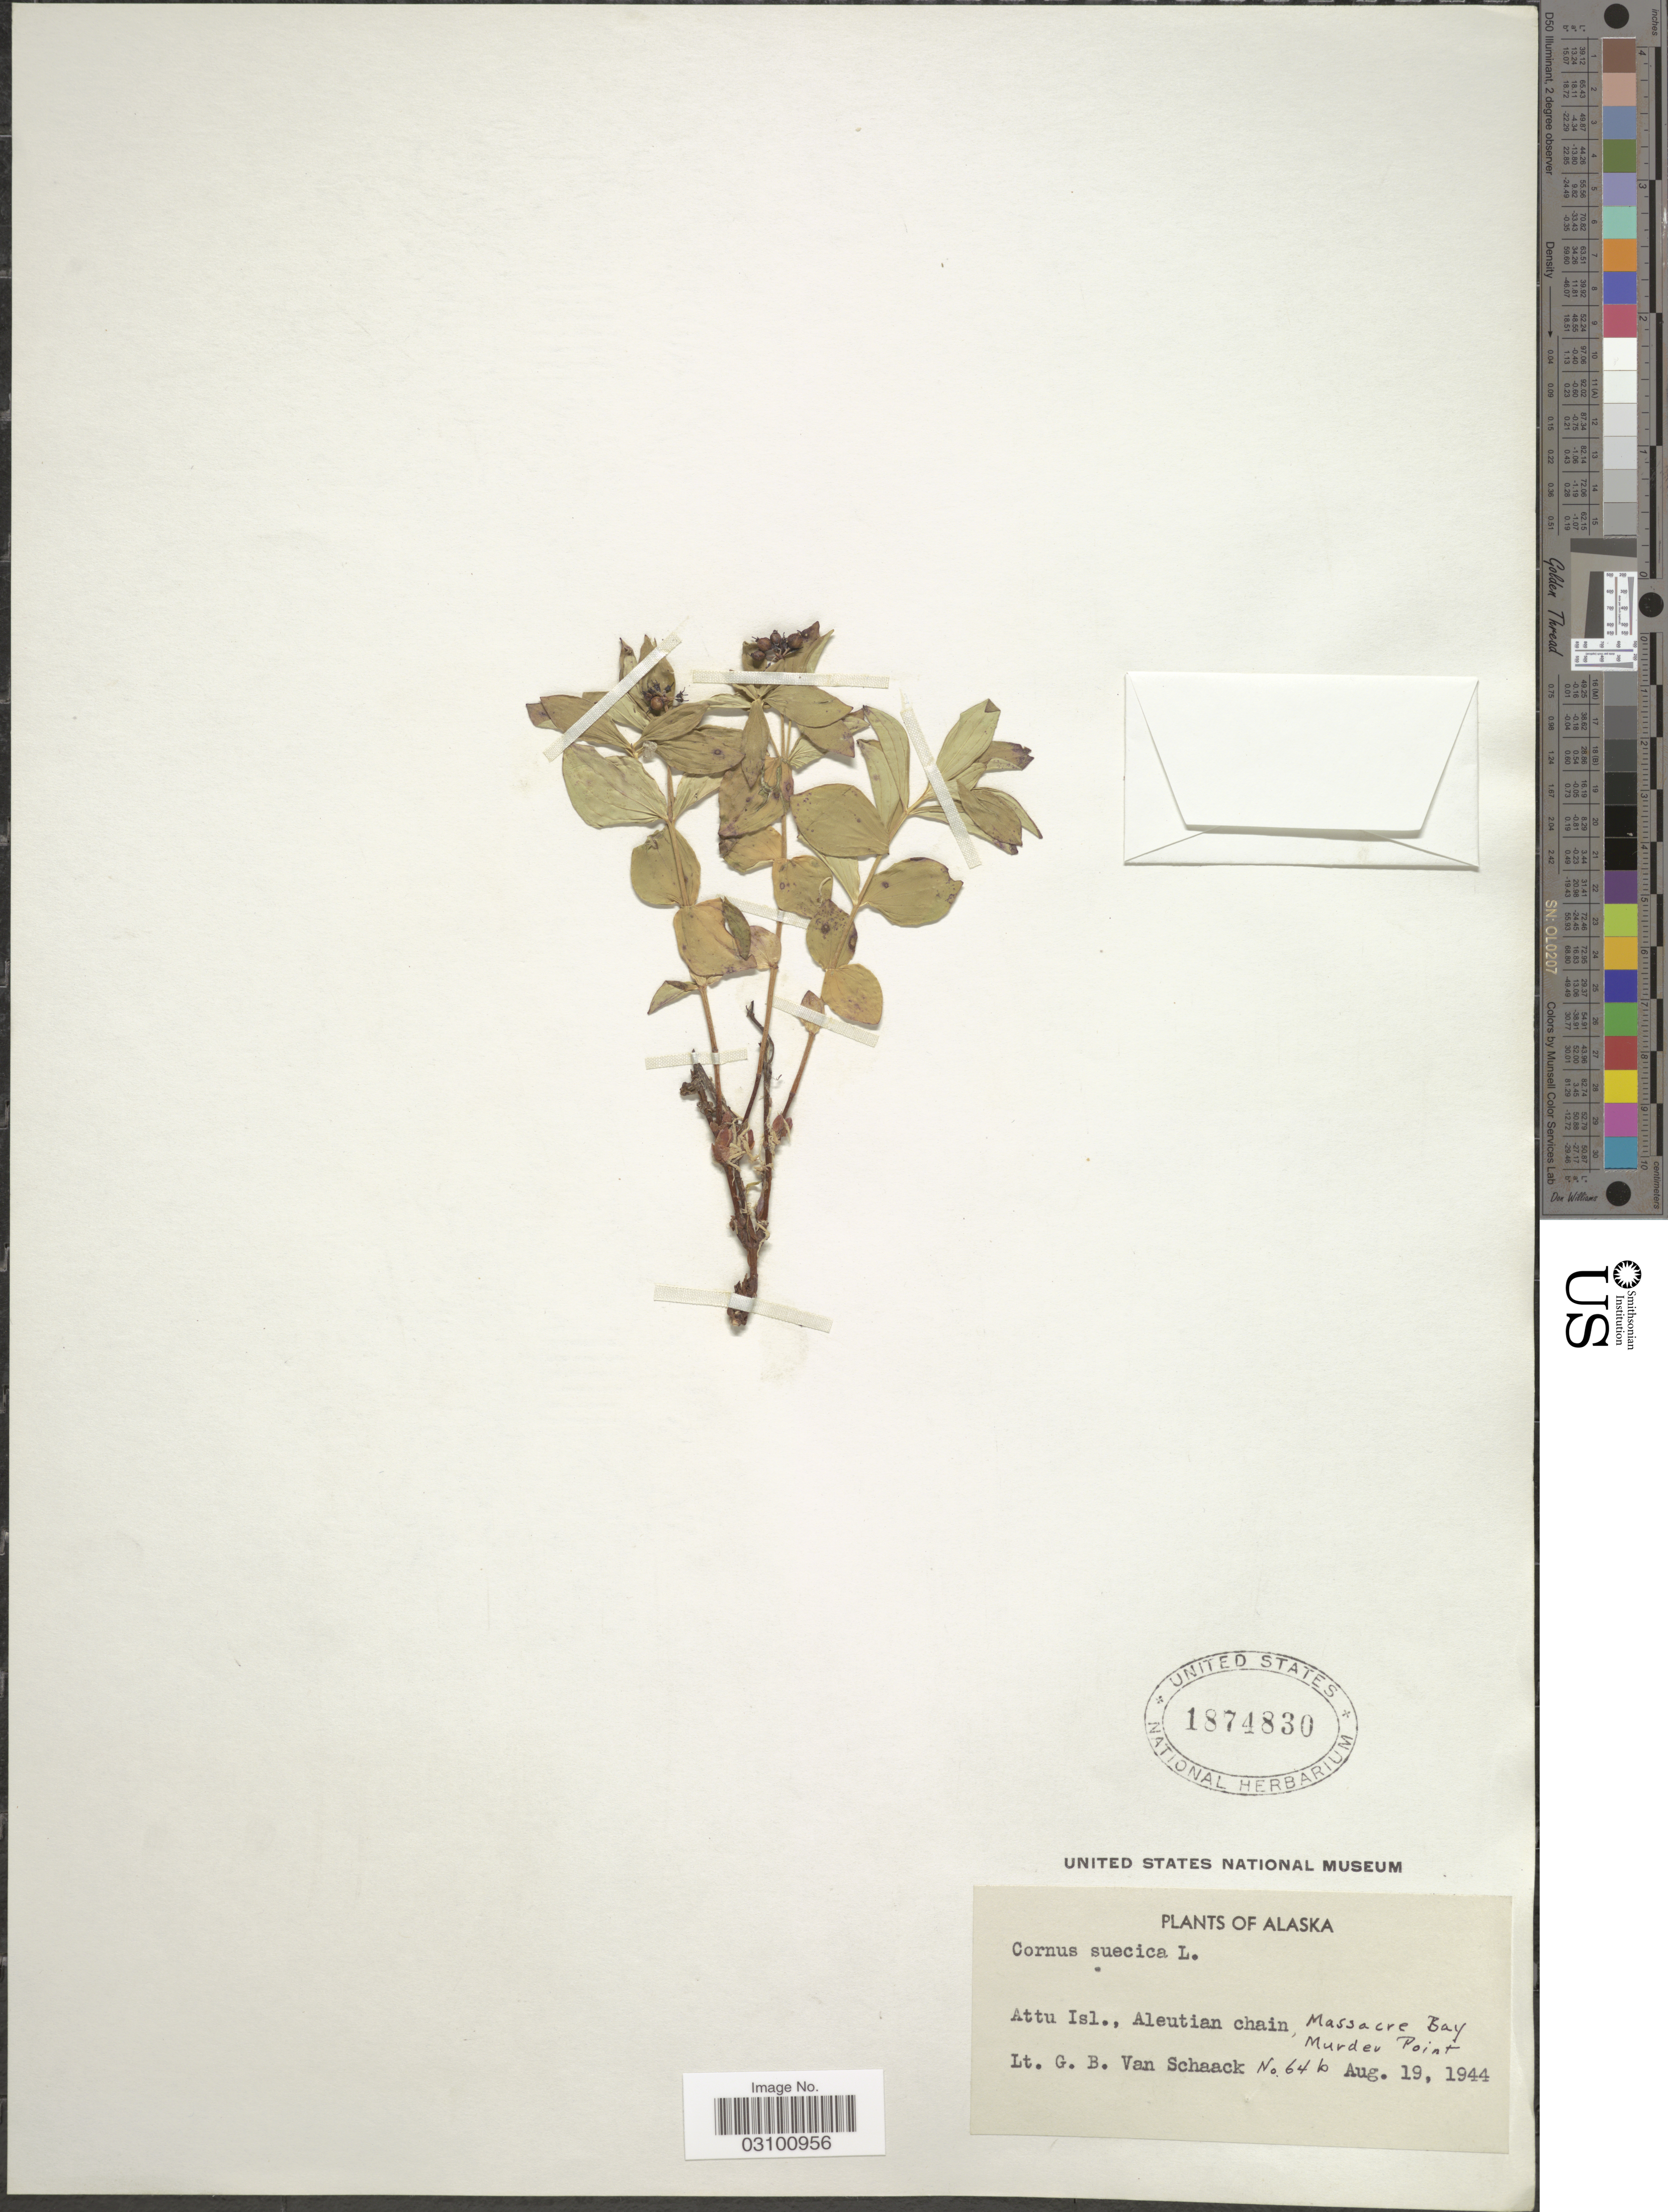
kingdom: Plantae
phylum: Tracheophyta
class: Magnoliopsida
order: Cornales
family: Cornaceae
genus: Cornus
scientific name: Cornus suecica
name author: L.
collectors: G. Van Schaack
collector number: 64b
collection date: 1944-08-19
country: United States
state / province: Alaska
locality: Attu Isl., Aleutian chan, Massacre Bay, Murder Point.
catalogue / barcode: US 1874830